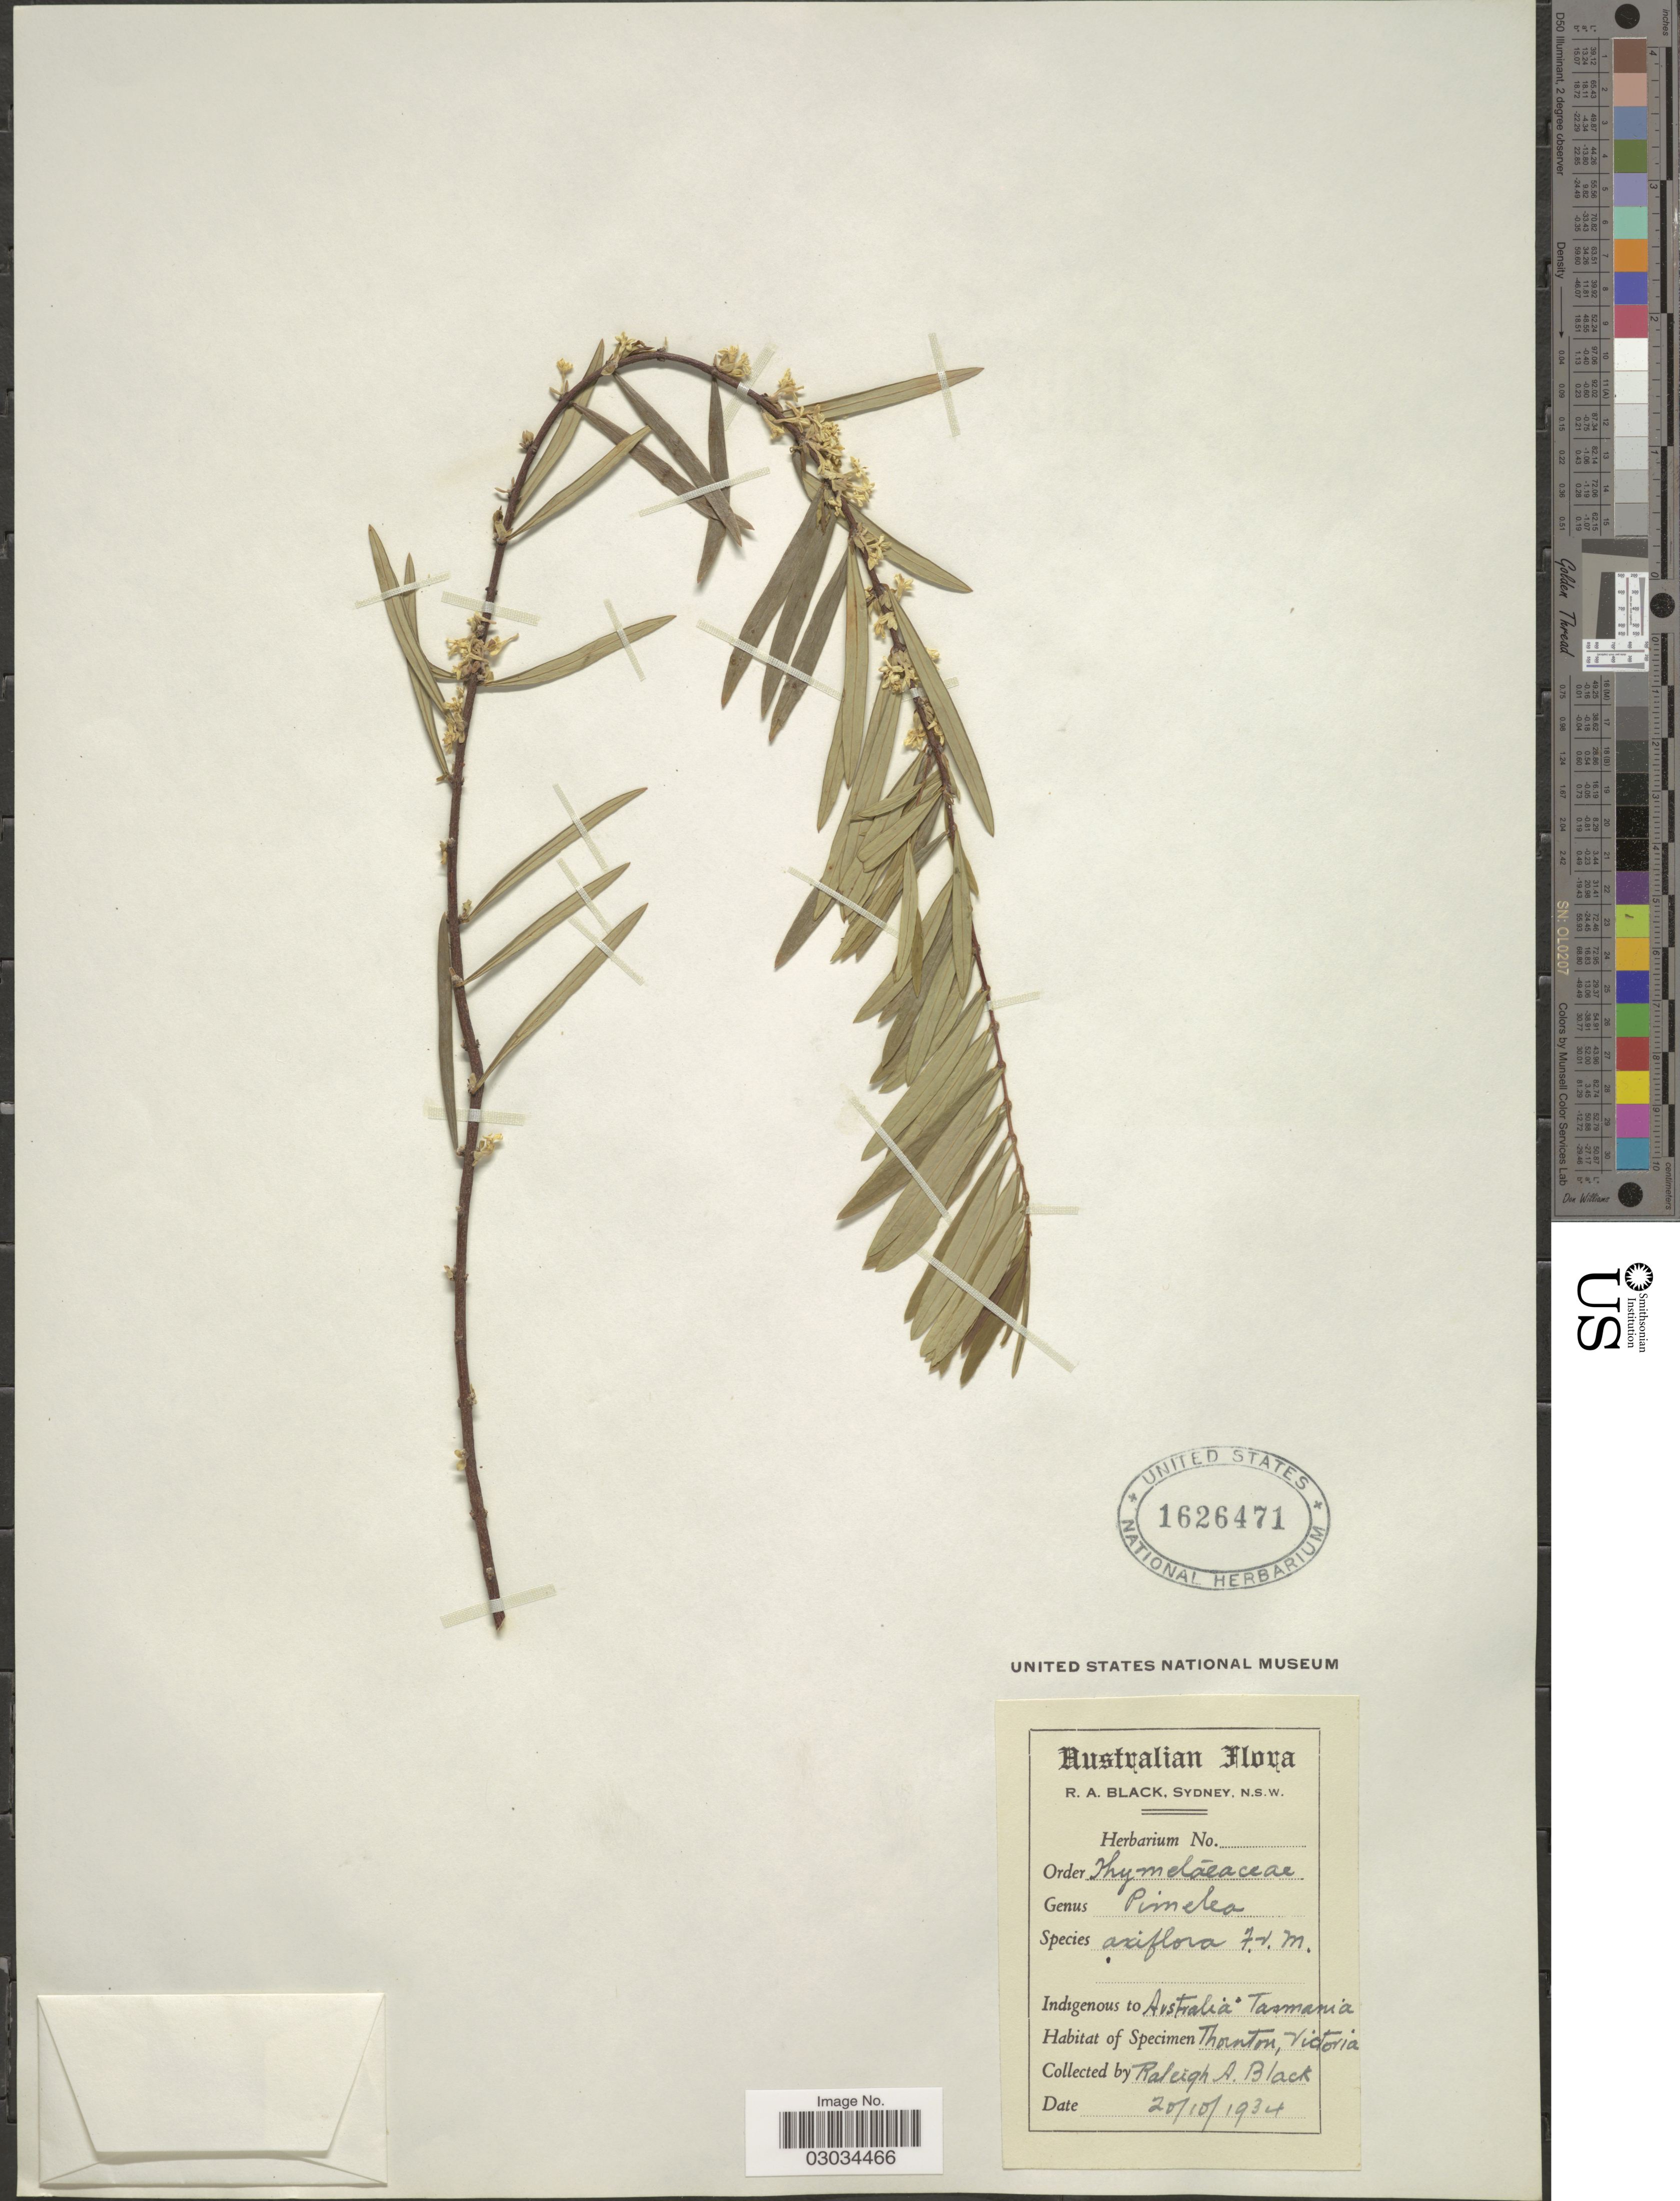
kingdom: Plantae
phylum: Tracheophyta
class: Magnoliopsida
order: Malvales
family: Thymelaeaceae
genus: Pimelea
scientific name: Pimelea axiflora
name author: F. Muell. ex Meisn.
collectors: R. A. Black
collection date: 1934-10-20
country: Australia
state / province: Tasmania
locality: Thornton, Victoria.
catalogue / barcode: US 1626471